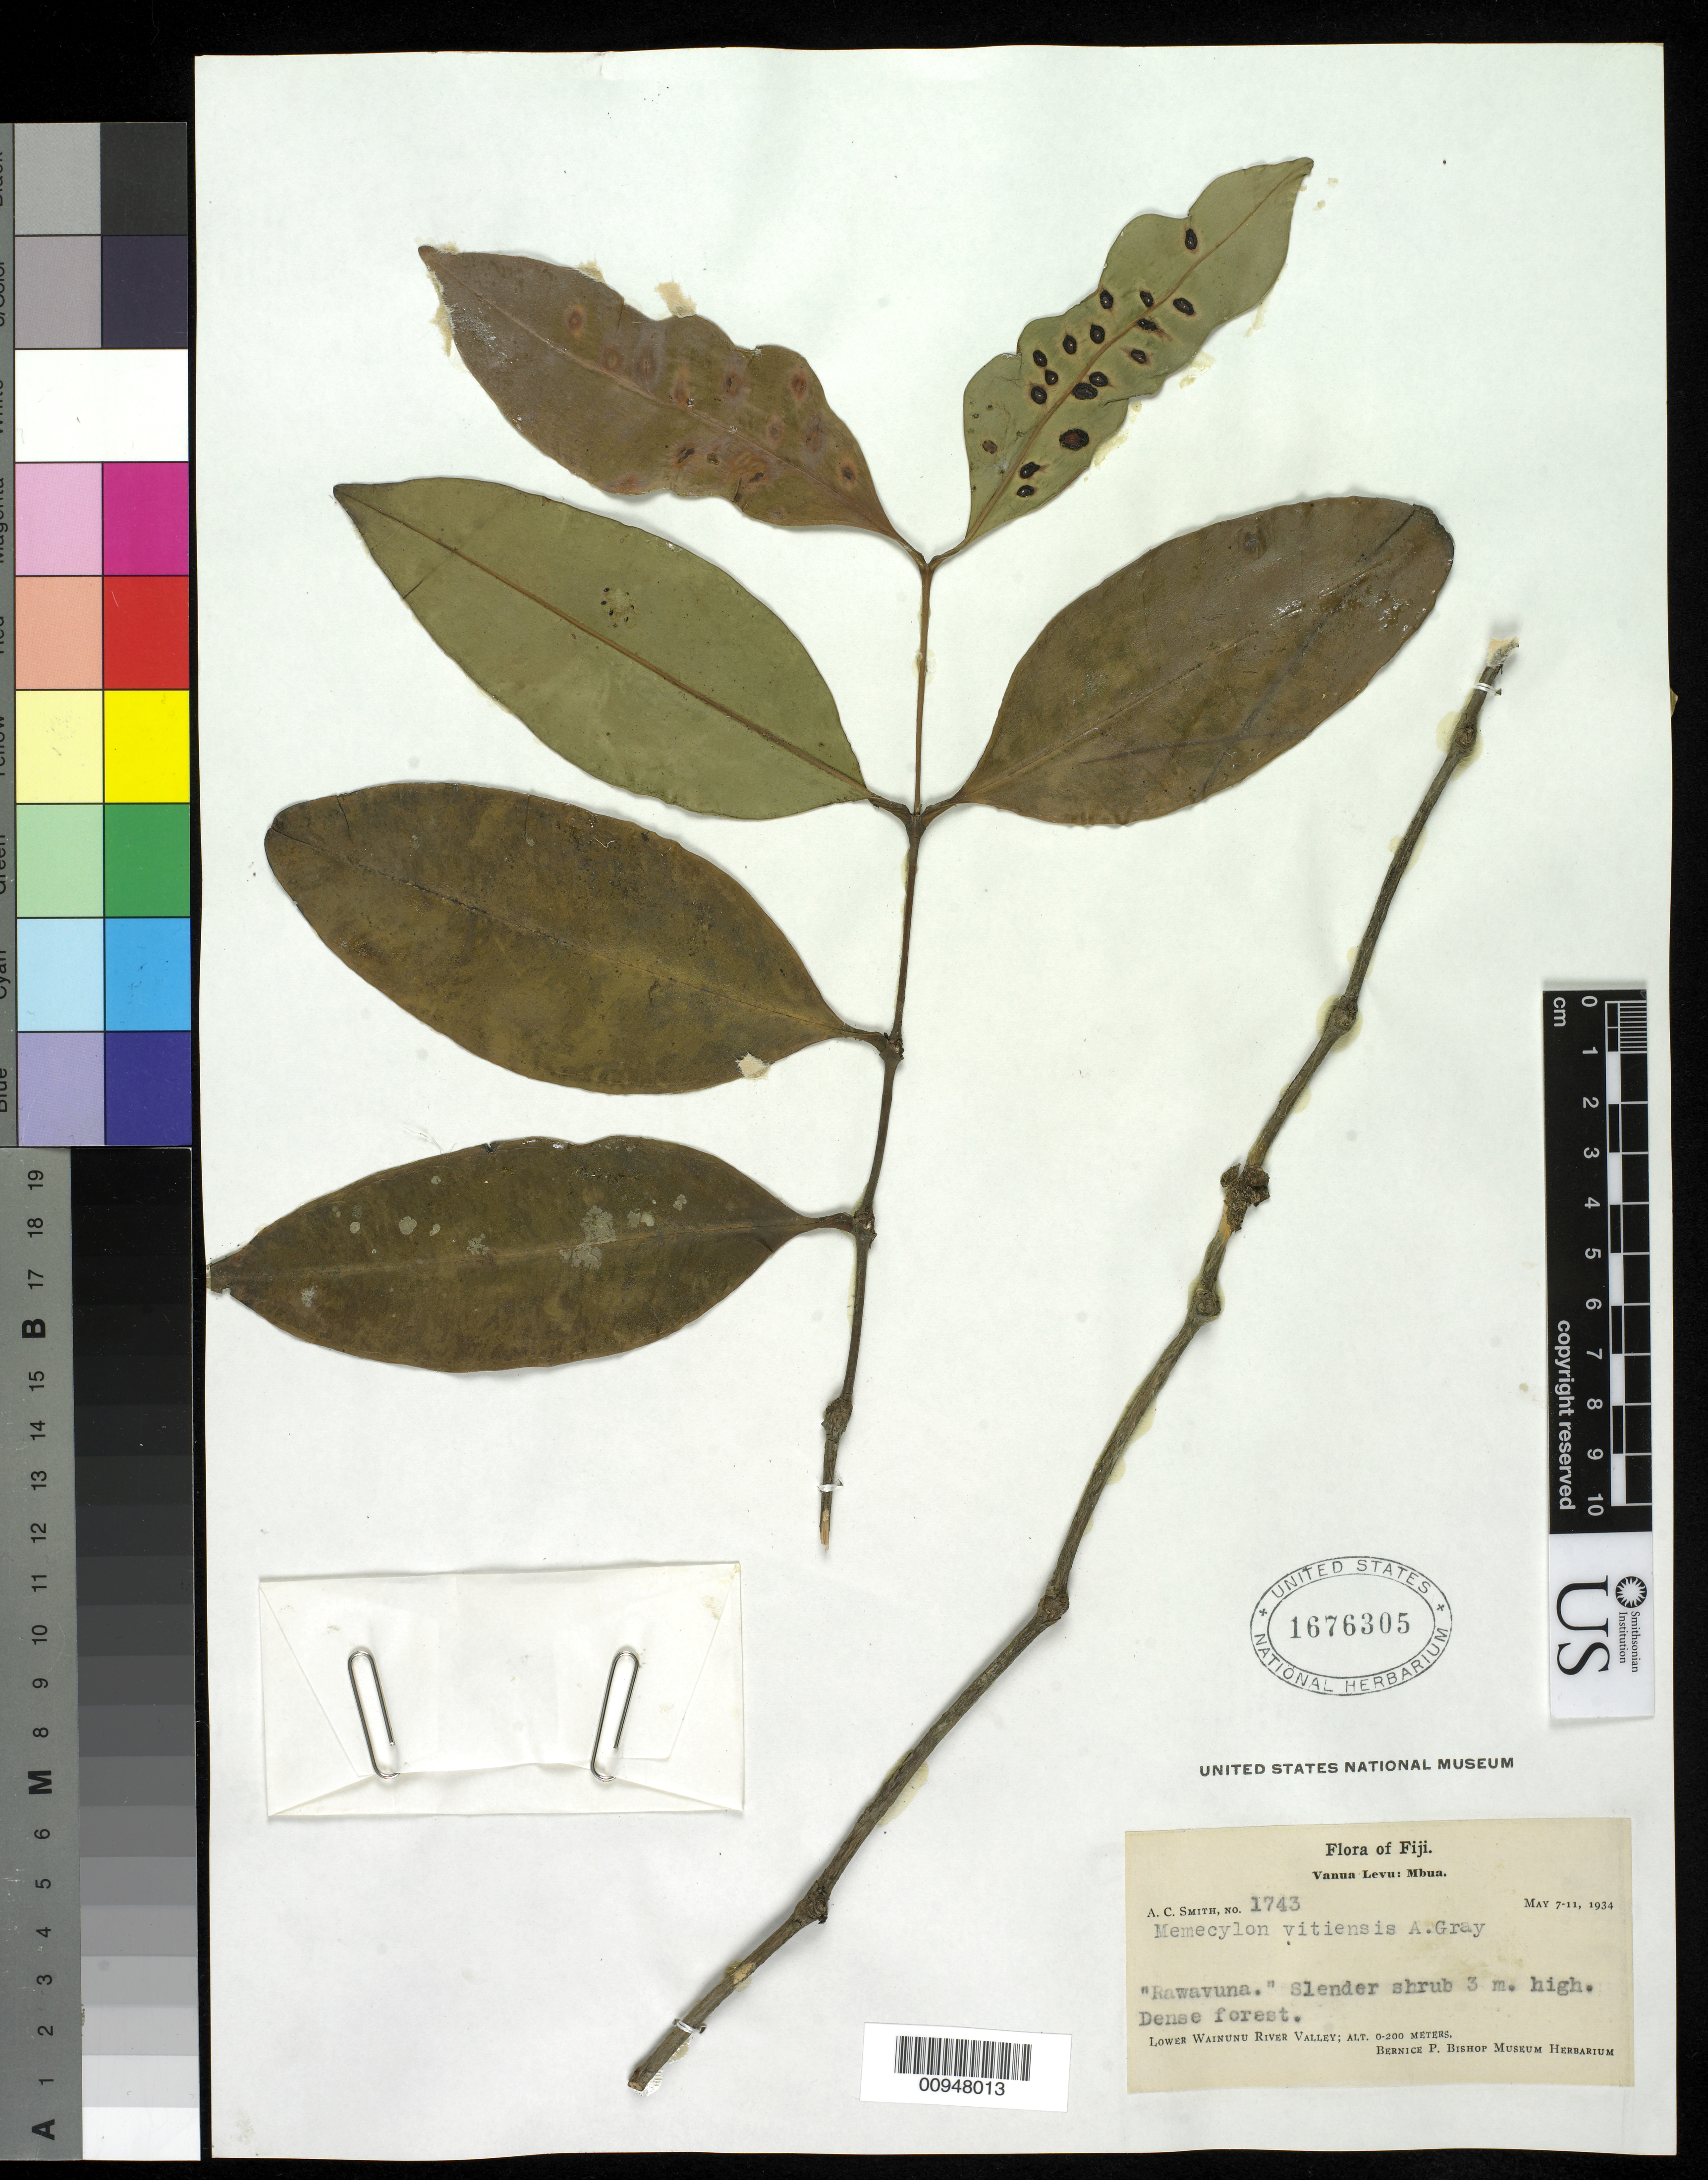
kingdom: Plantae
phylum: Tracheophyta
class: Magnoliopsida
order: Myrtales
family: Melastomataceae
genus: Memecylon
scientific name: Memecylon vitiense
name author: A. Gray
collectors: C. A. Smith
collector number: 1743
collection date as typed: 07 May 1934 to 11 May 1934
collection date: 1934-05-07/1934-05-11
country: Fiji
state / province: Northern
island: Vanua Levu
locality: Lower Wainunu River Valley.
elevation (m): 0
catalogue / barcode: US 1676305